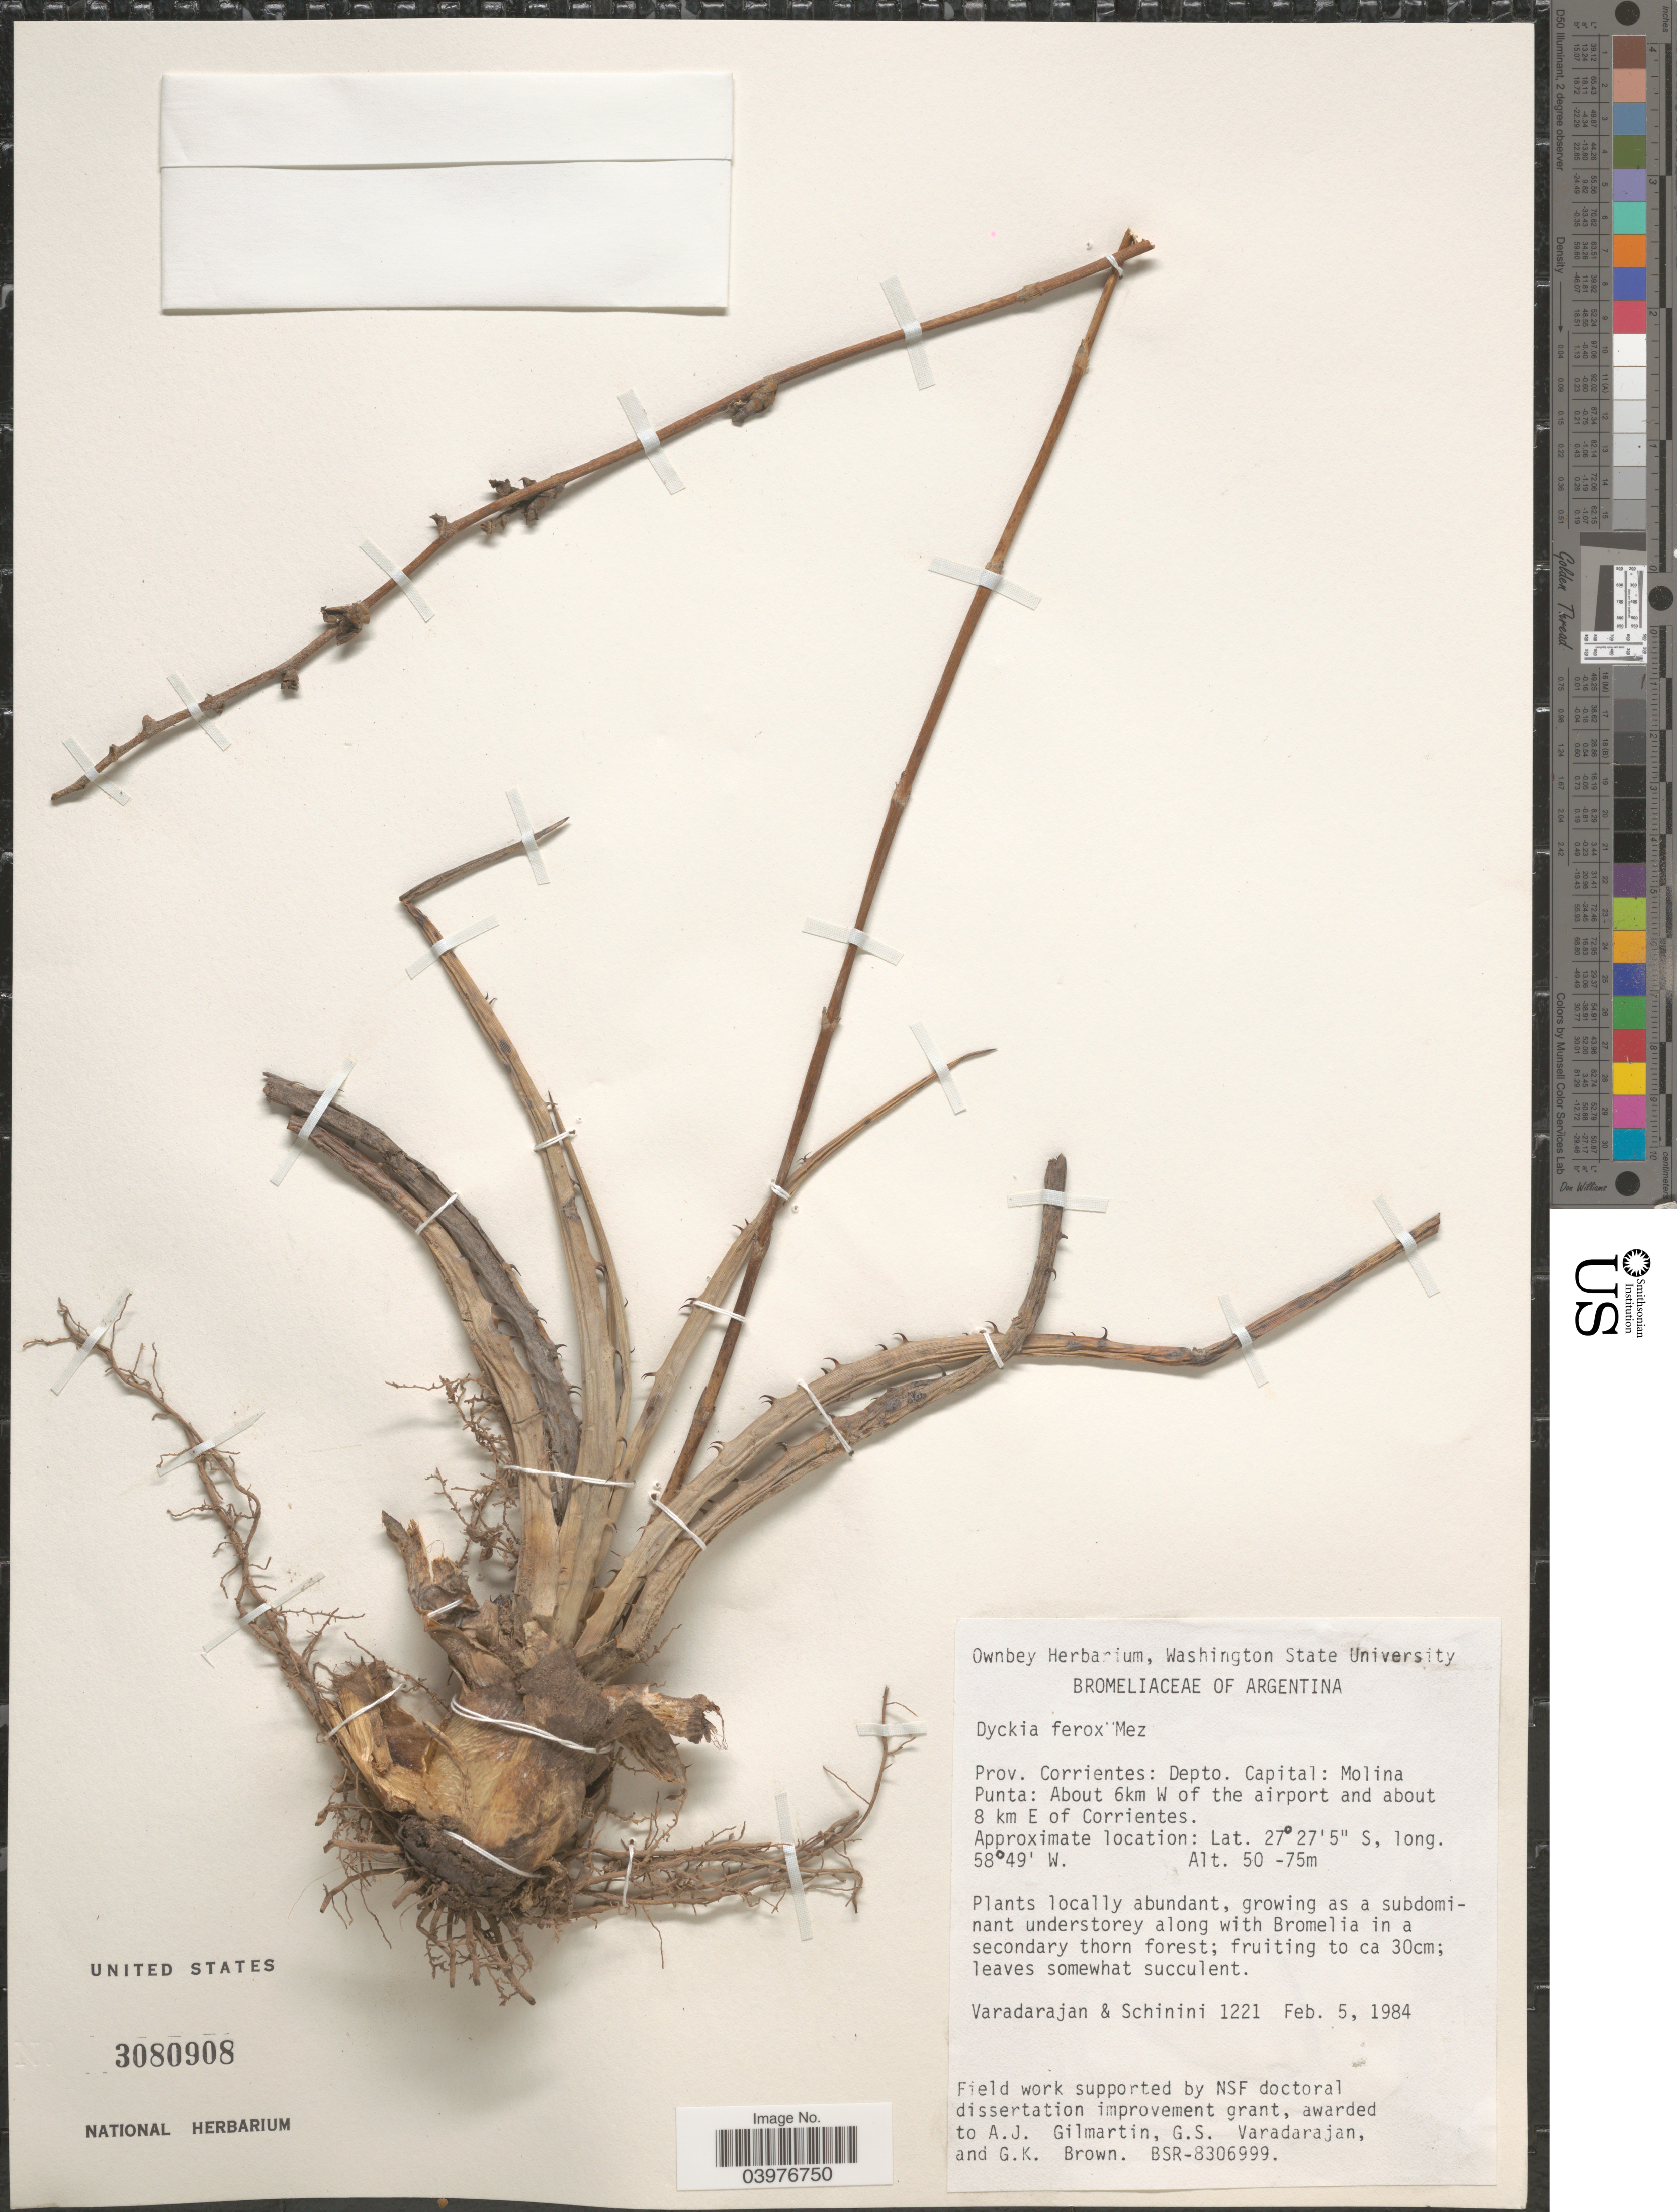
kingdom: Plantae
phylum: Tracheophyta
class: Liliopsida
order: Poales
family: Bromeliaceae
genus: Dyckia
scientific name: Dyckia ferox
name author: Mez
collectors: G. S. Varadarajan & -. Schinini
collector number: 1221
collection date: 1984-02-05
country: Argentina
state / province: Corrientes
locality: Depto. Capital: Molina Punta: About 6 km W of the airport and about 8 km E of Corrientes.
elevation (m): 50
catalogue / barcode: US 3080908